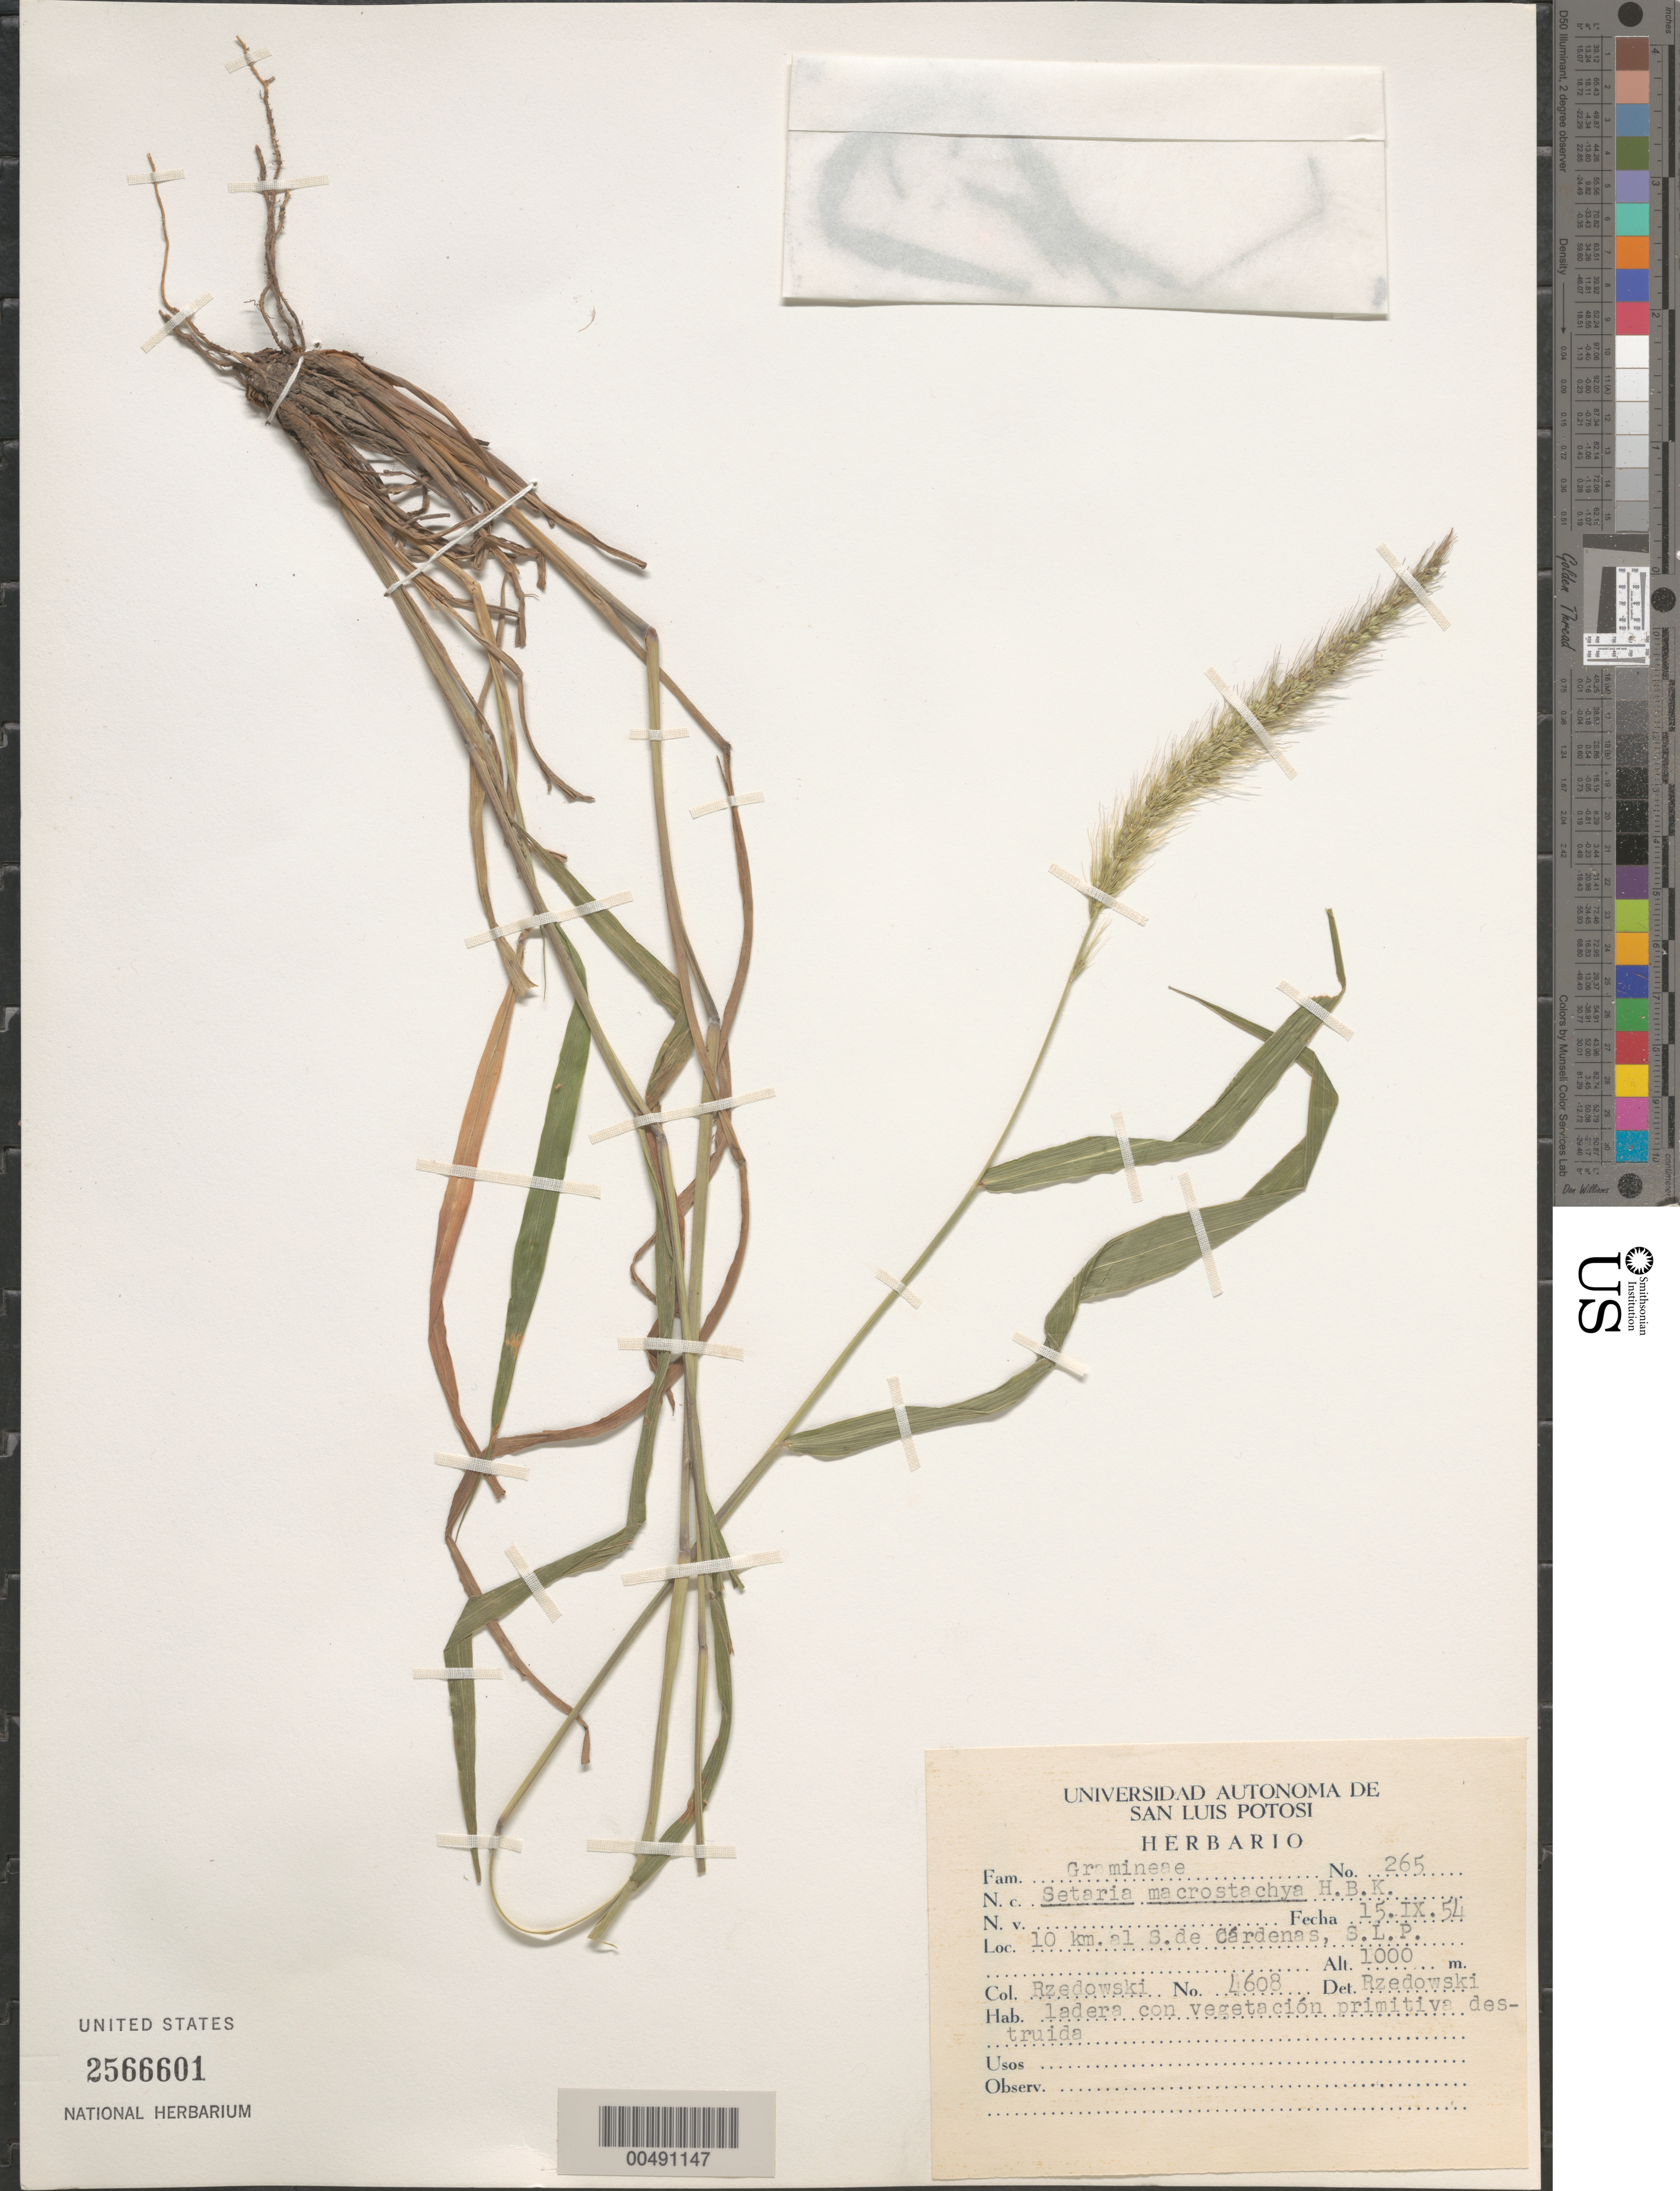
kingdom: Plantae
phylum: Tracheophyta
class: Liliopsida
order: Poales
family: Poaceae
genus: Setaria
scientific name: Setaria macrostachya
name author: Kunth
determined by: Rzedowski, J.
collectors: J. Rzedowski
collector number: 4608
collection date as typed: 15 Sep 1954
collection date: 1954-09-15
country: Mexico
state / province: San Luis Potosi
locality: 10 km S of Cárdenas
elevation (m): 1000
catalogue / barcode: US 2566601